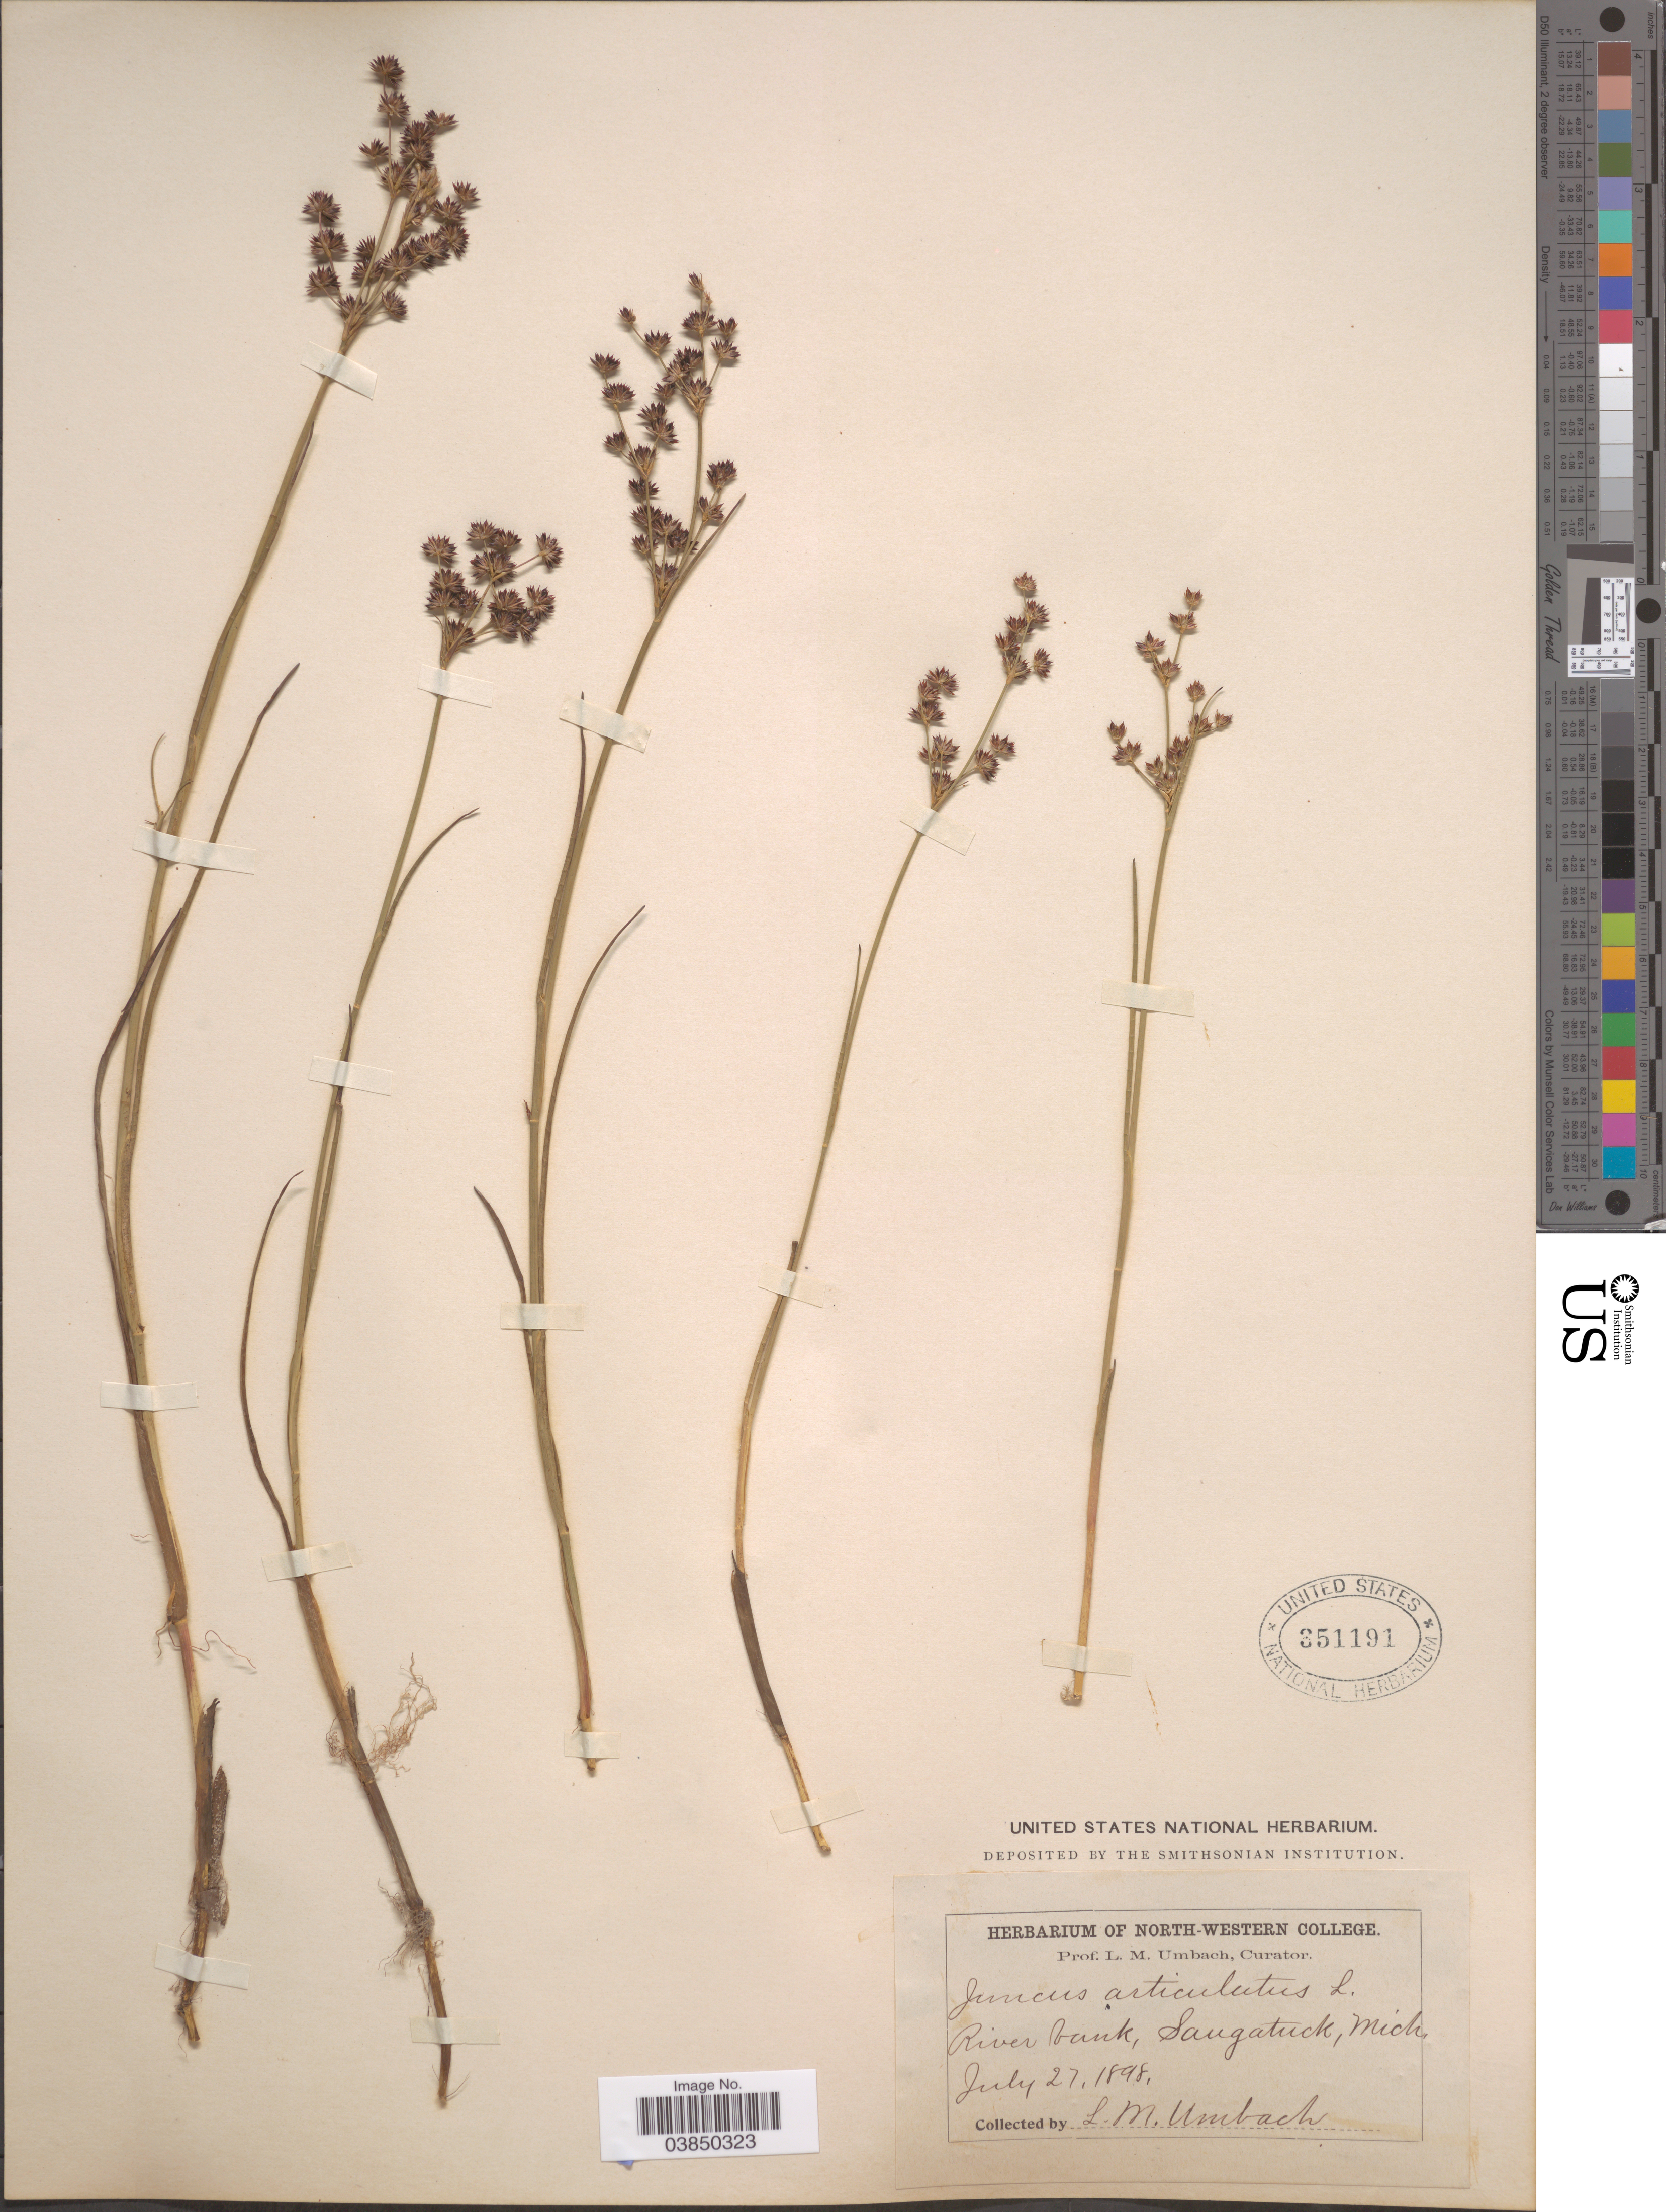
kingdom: Plantae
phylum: Tracheophyta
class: Liliopsida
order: Poales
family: Juncaceae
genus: Juncus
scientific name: Juncus articulatus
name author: L.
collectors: L. M. Umbach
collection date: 1898-07-27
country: Mexico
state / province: Michoacán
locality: River bank, Sangatuck.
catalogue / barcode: US 351191